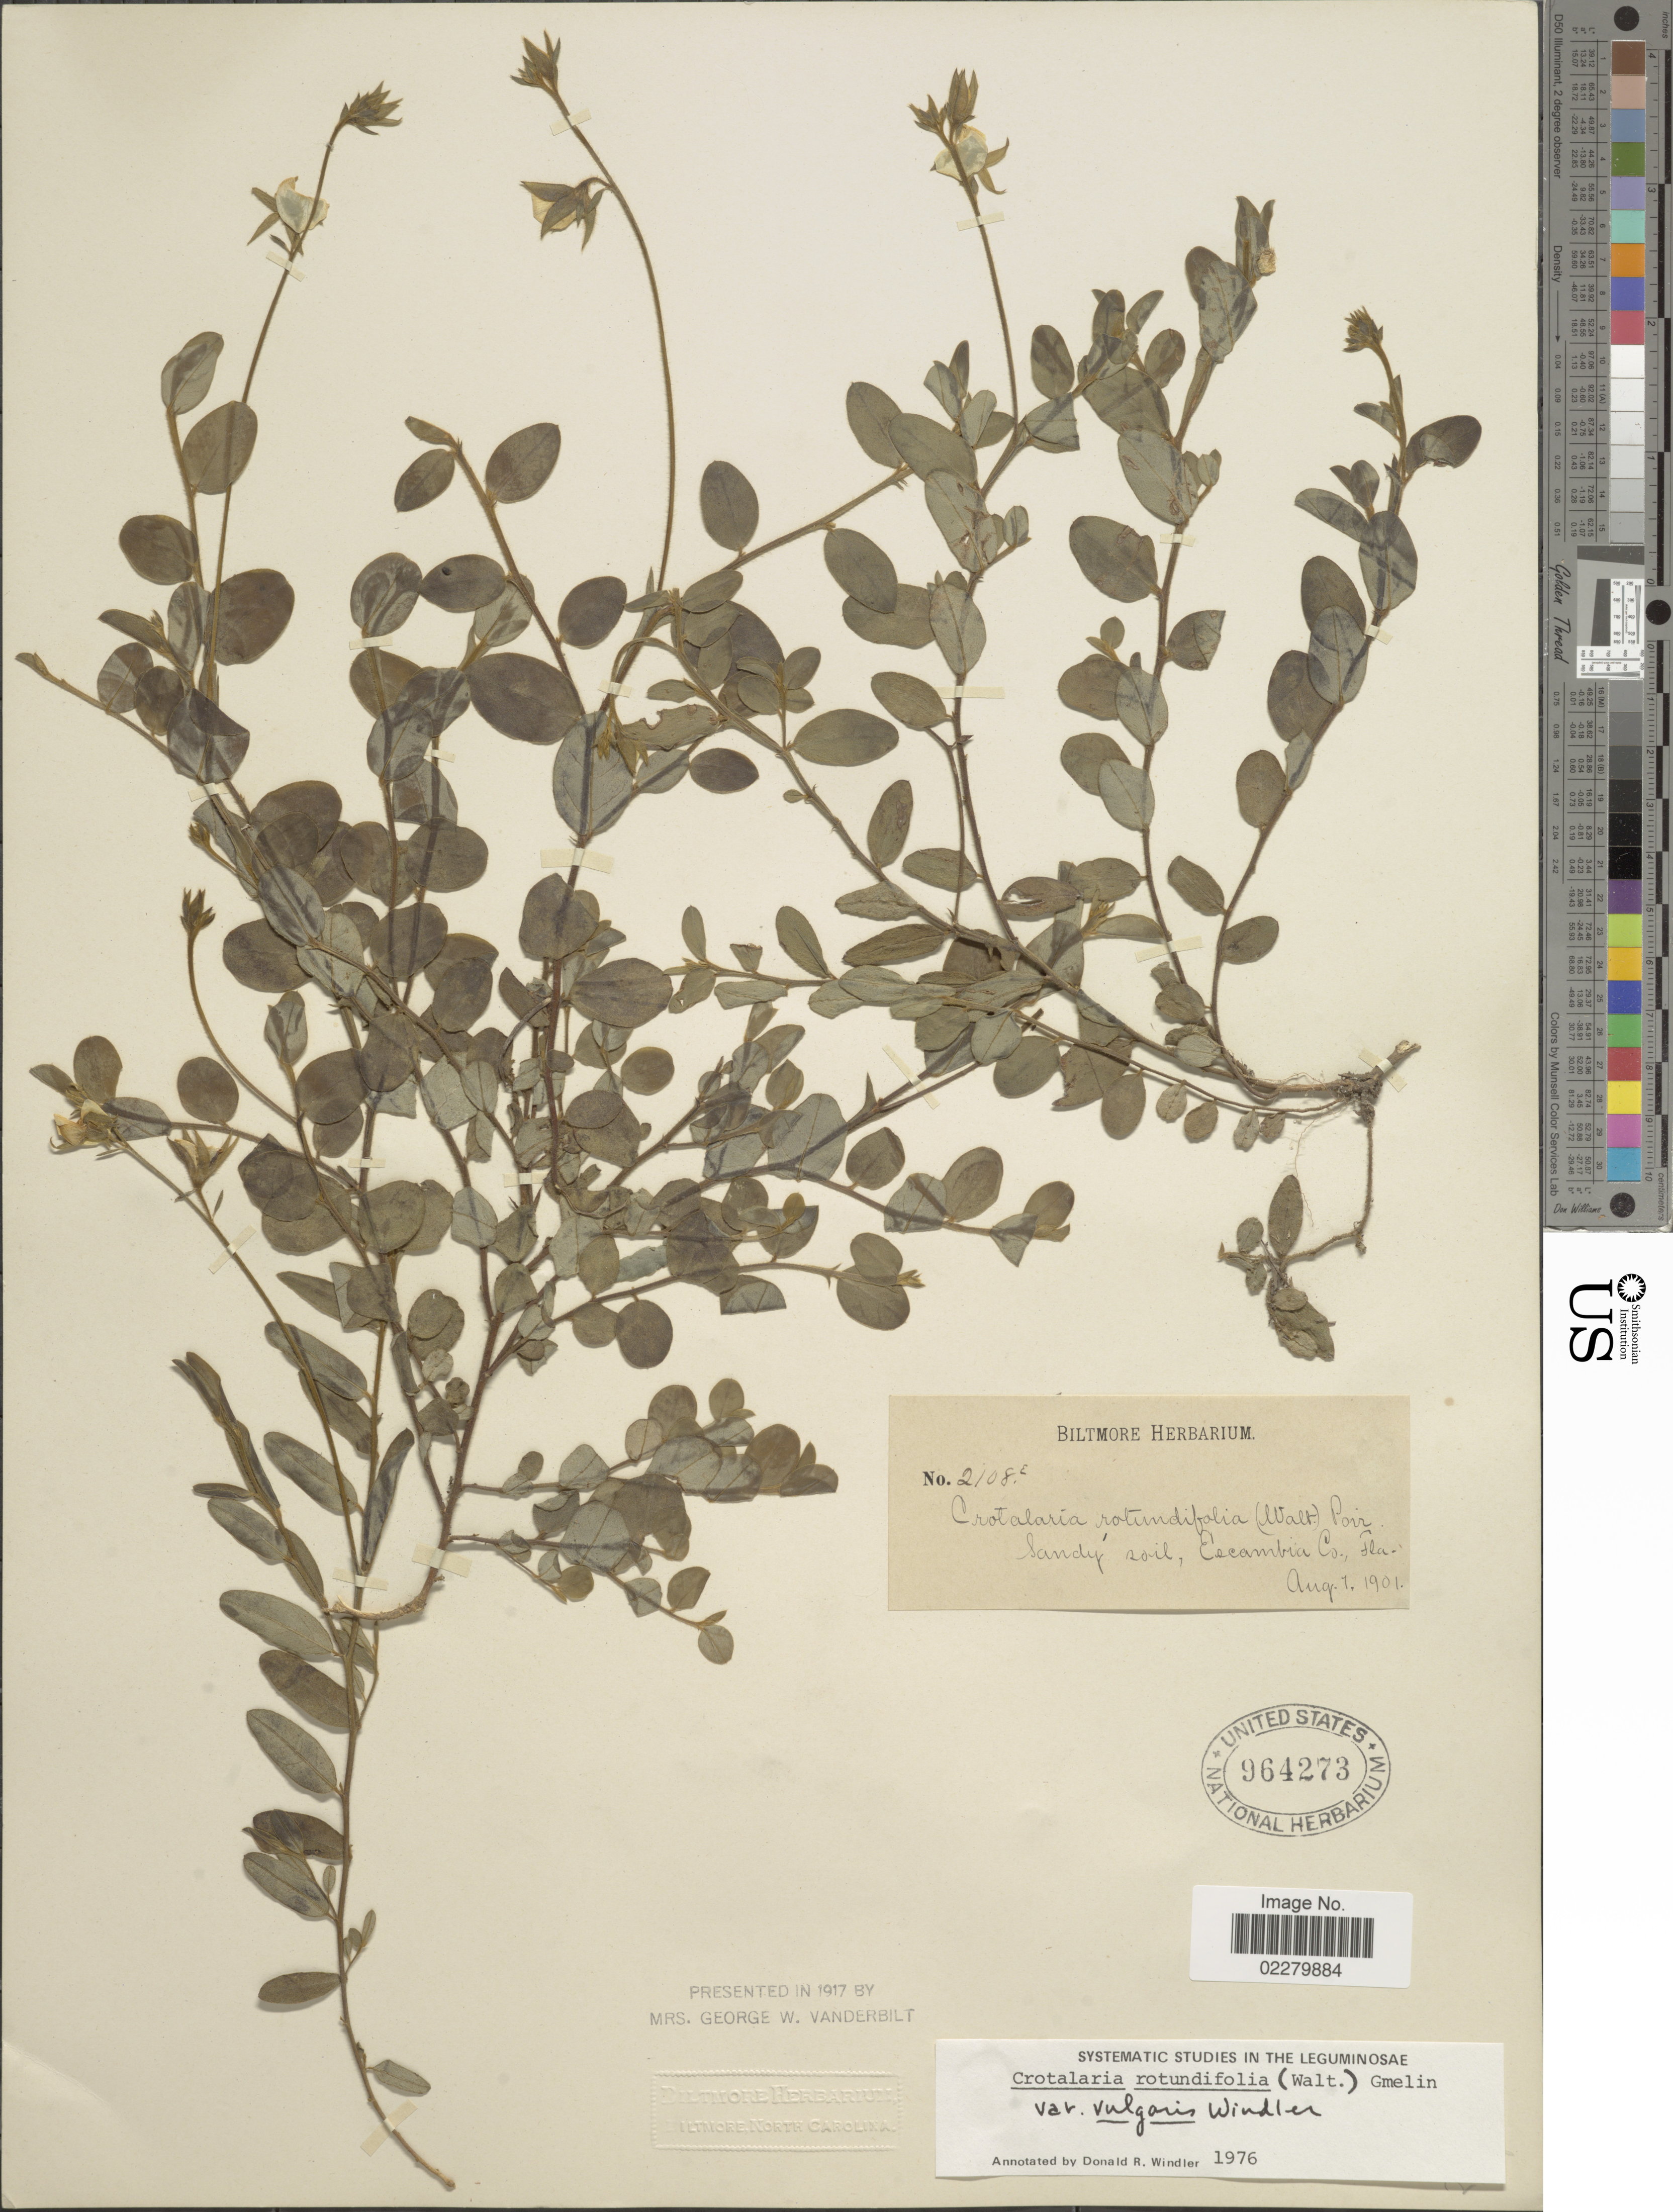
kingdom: Plantae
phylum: Tracheophyta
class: Magnoliopsida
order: Fabales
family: Fabaceae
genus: Crotalaria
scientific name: Crotalaria rotundifolia var. vulgaris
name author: Windler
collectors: ex herb. Biltmore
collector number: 2108e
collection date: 1901-08-01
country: United States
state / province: Florida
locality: Sandy soil, Escambia Co., Fla.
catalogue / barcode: US 964273